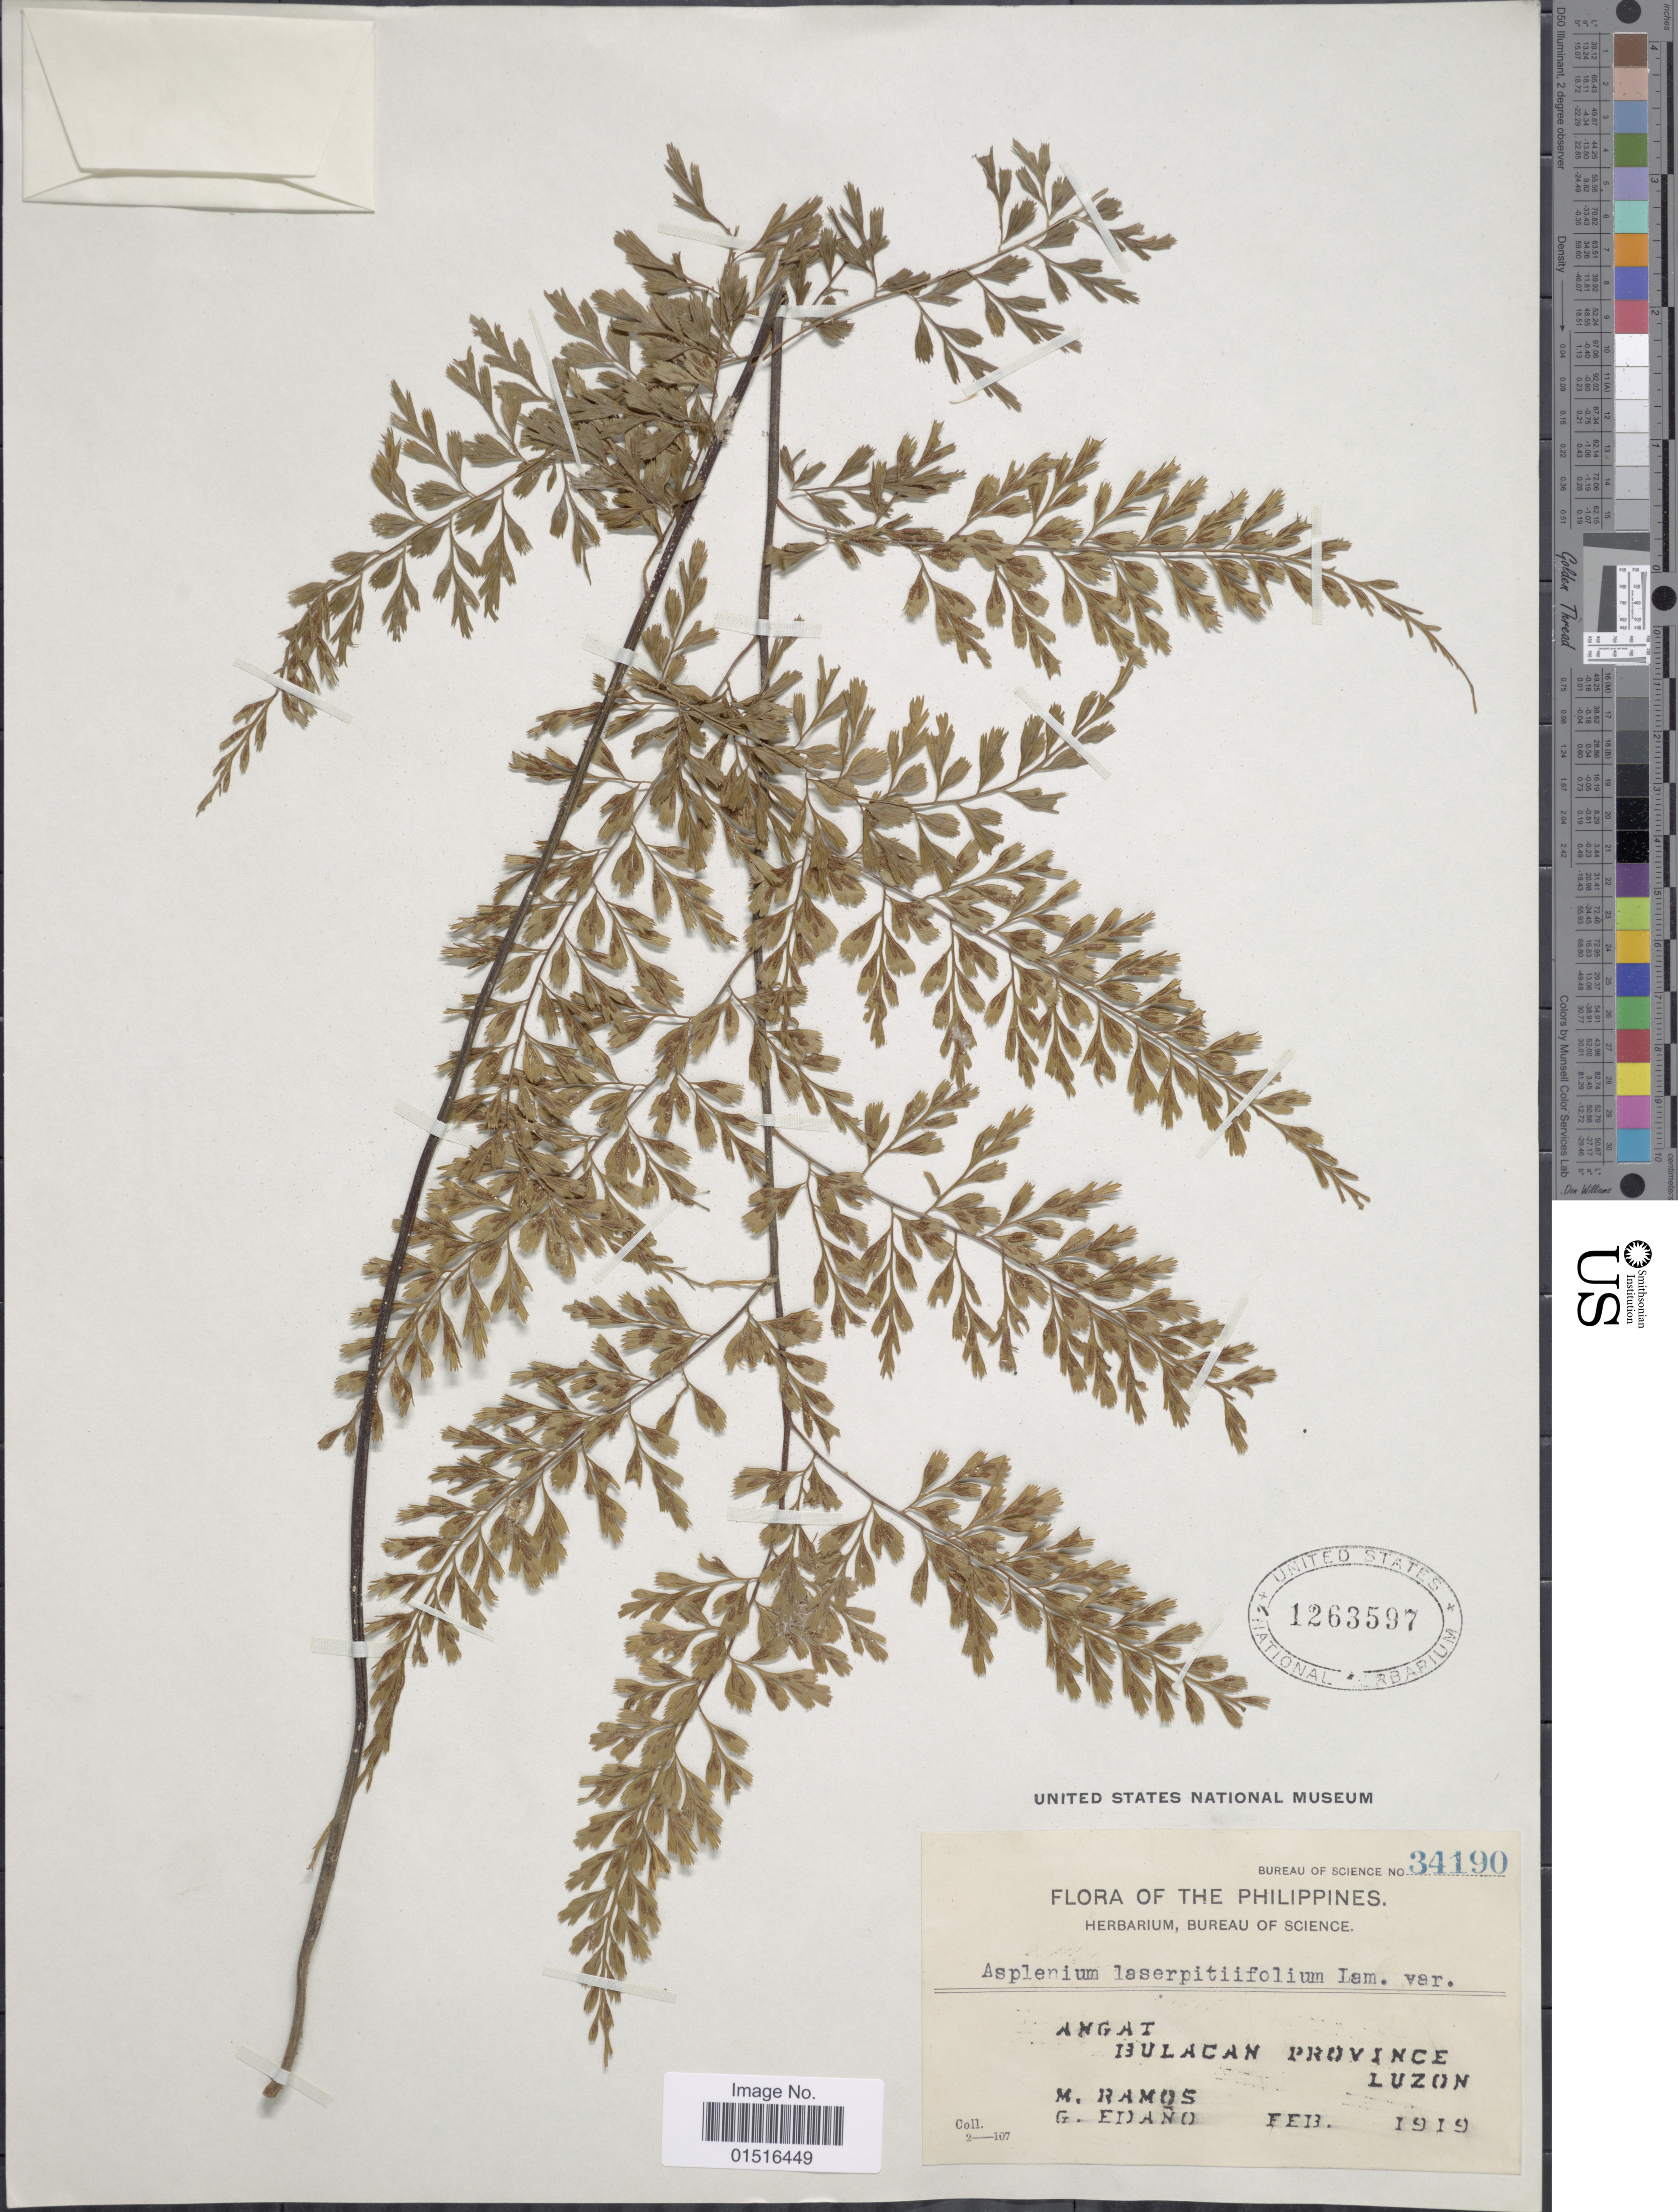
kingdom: Plantae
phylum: Tracheophyta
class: Polypodiopsida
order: Polypodiales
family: Aspleniaceae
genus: Asplenium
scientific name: Asplenium laserpitiifolium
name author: Lam.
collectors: M. Ramos & G. Edaño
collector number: Bureau of Science 34190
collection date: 1919-02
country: Philippines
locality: Angai, Bulacan province, Luzon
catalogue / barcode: US 1263597